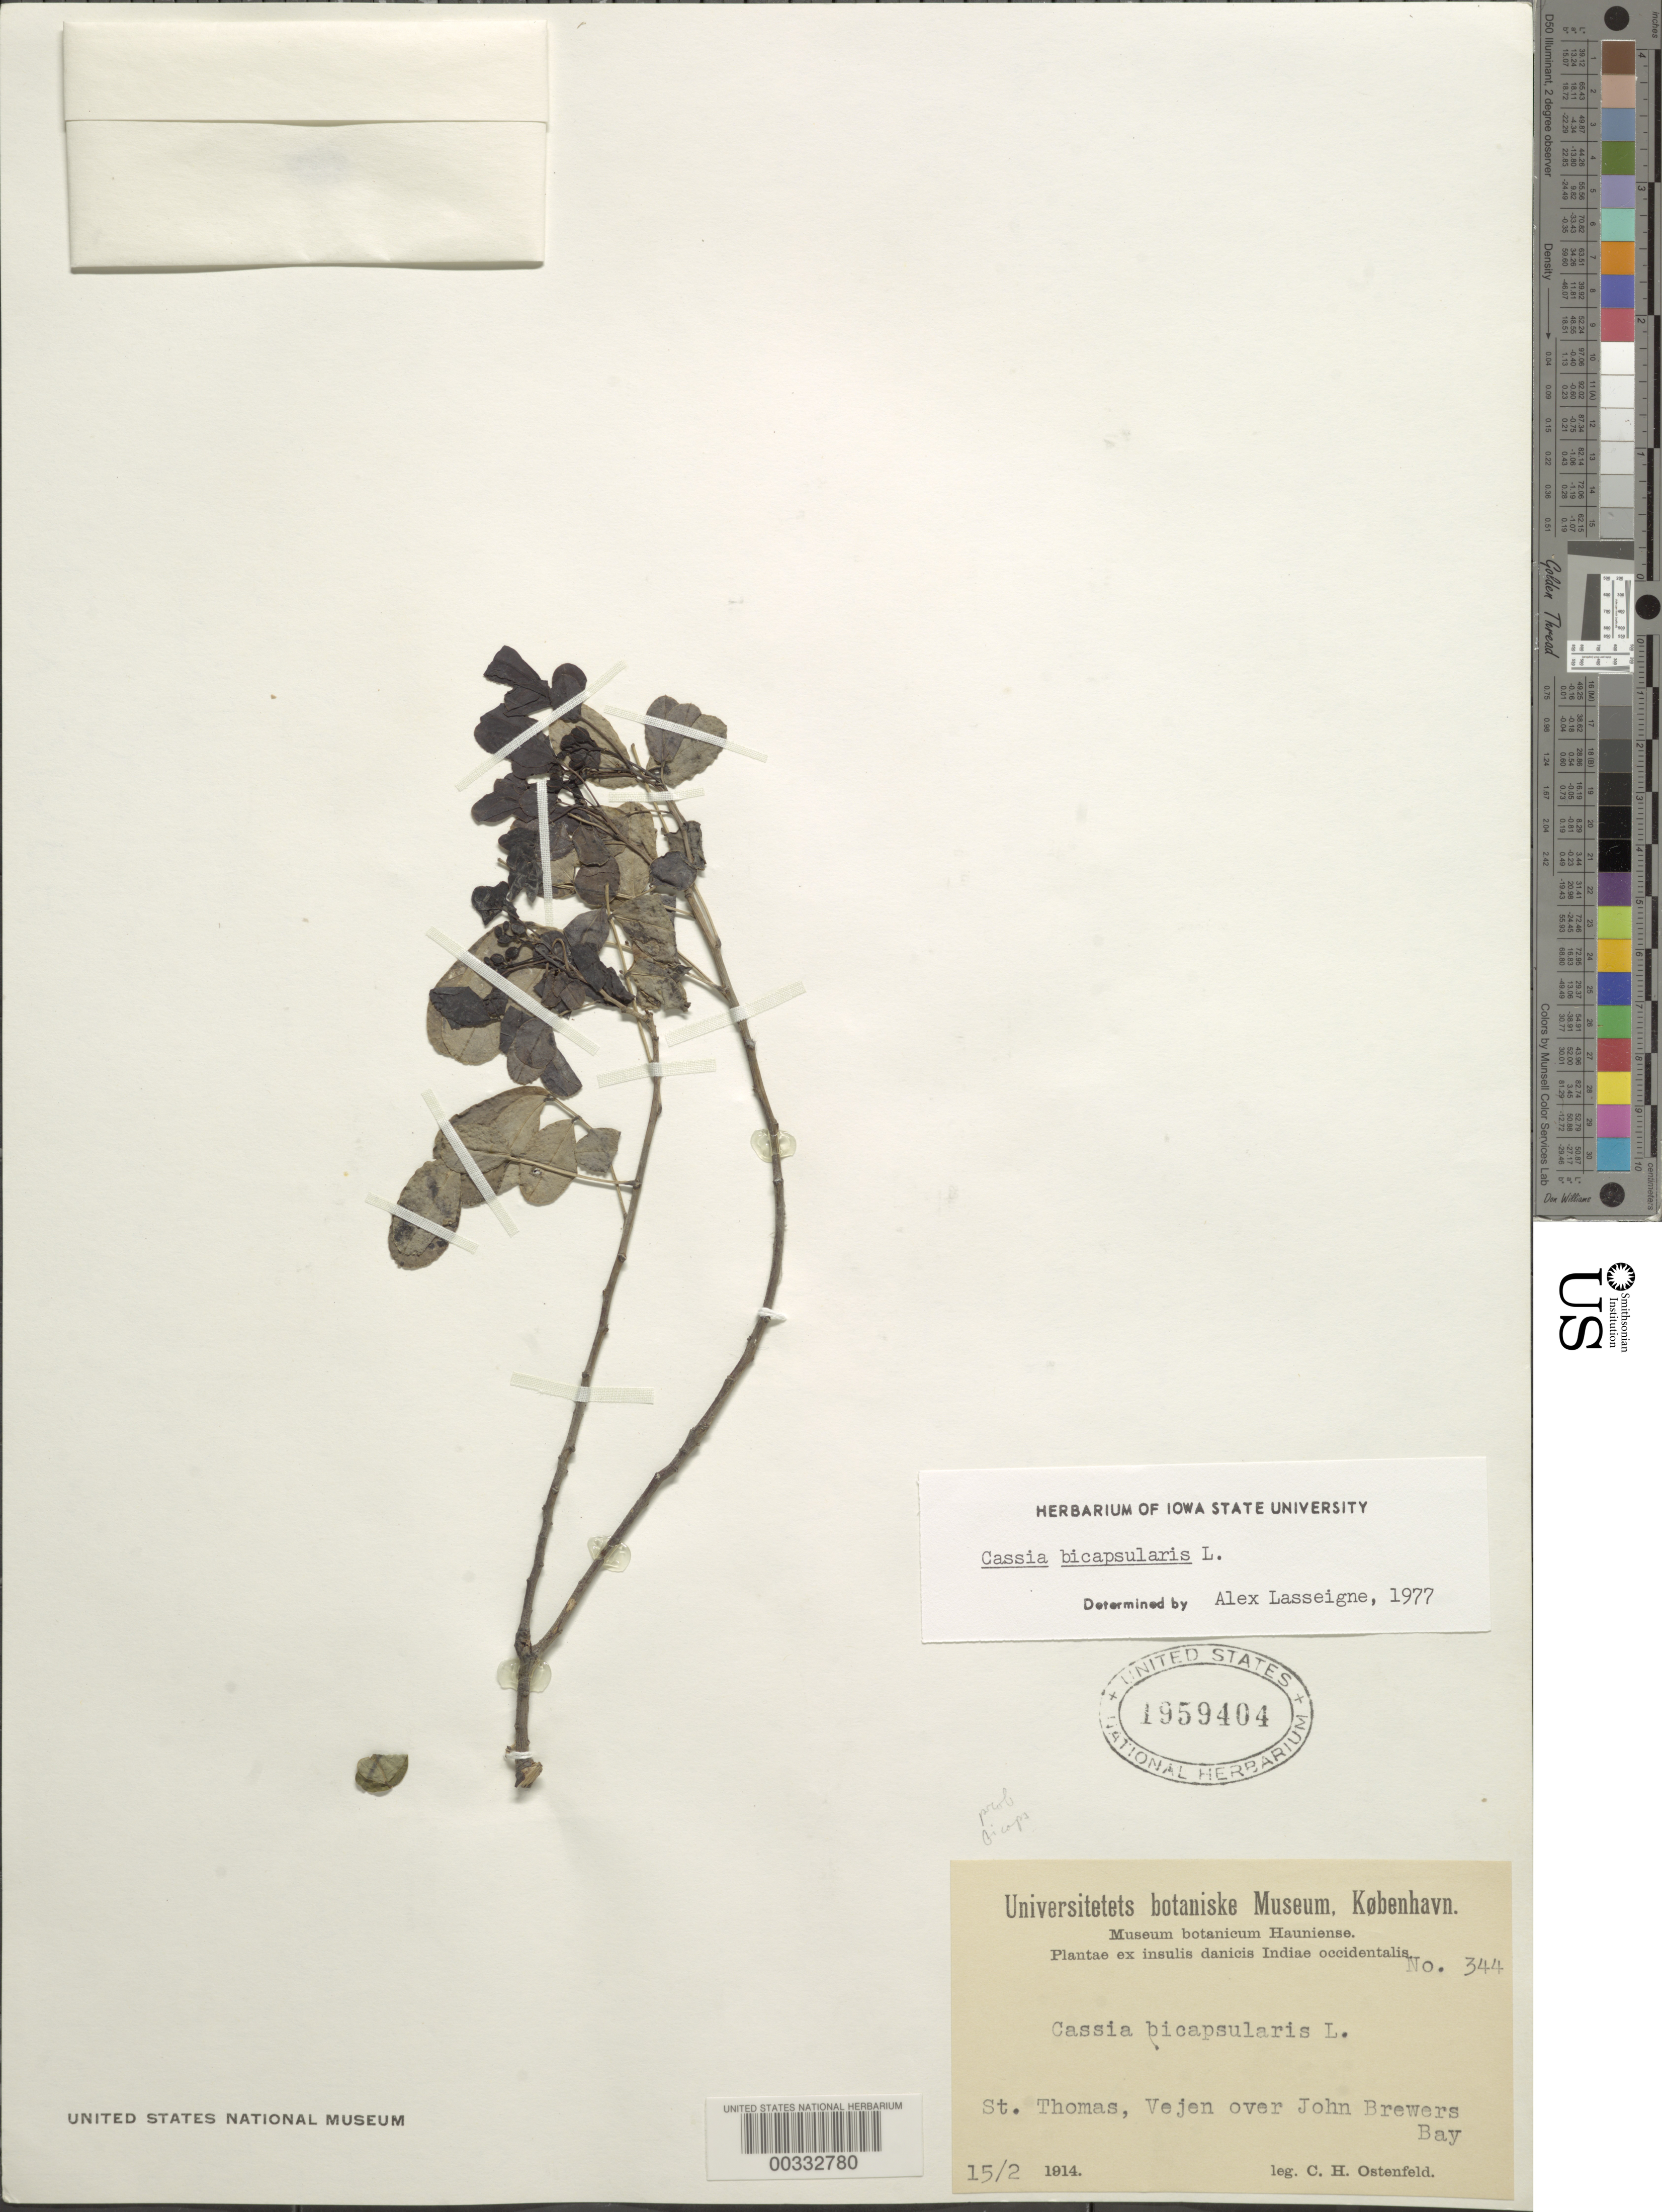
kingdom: Plantae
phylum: Tracheophyta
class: Magnoliopsida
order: Fabales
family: Fabaceae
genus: Senna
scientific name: Senna bicapsularis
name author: (L.) Roxb.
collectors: C. E. H. Ostenfeld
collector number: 344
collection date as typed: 15 Feb 1914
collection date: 1914-02-15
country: U.S. Virgin Islands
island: St. Thomas Island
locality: Vejen over john brewers bay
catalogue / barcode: US 1959404